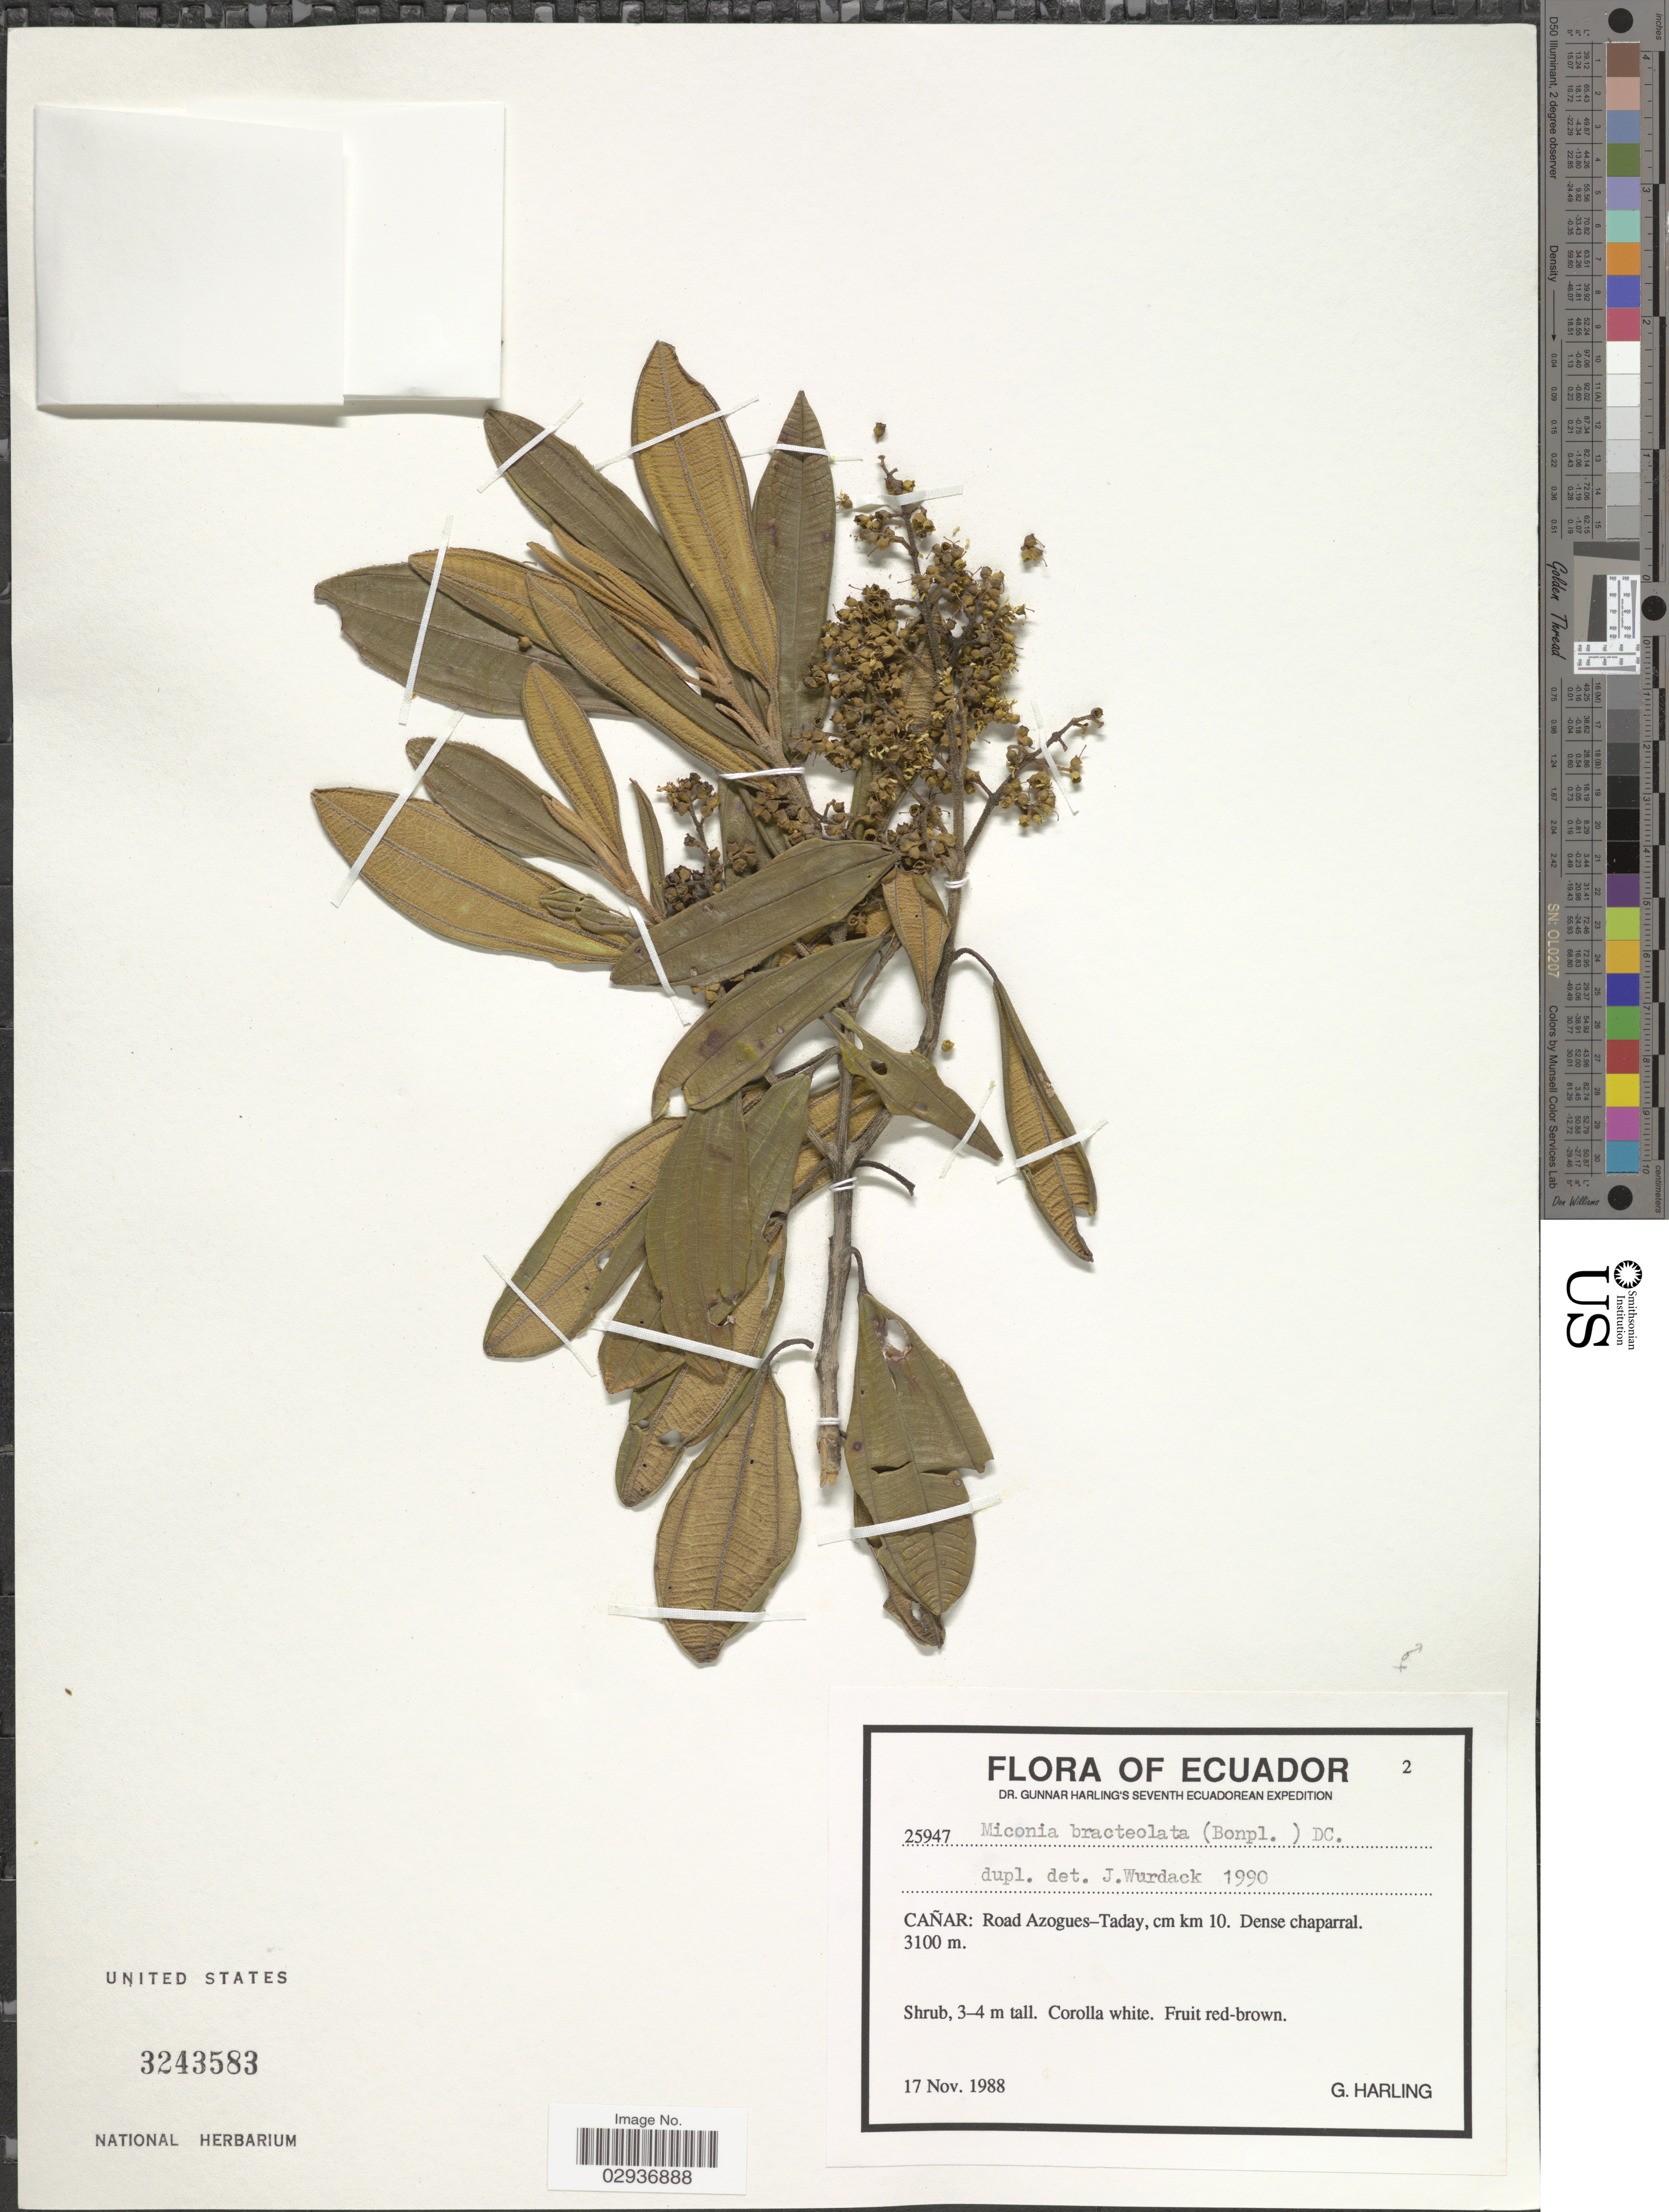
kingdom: Plantae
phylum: Tracheophyta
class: Magnoliopsida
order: Myrtales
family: Melastomataceae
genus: Miconia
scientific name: Miconia bracteolata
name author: (Bonpl.) DC.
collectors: G. Harling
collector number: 25947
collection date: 1988-11-17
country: Ecuador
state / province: Cañar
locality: Road Azogues-Taday, cm km 10.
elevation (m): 3100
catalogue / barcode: US 3243583